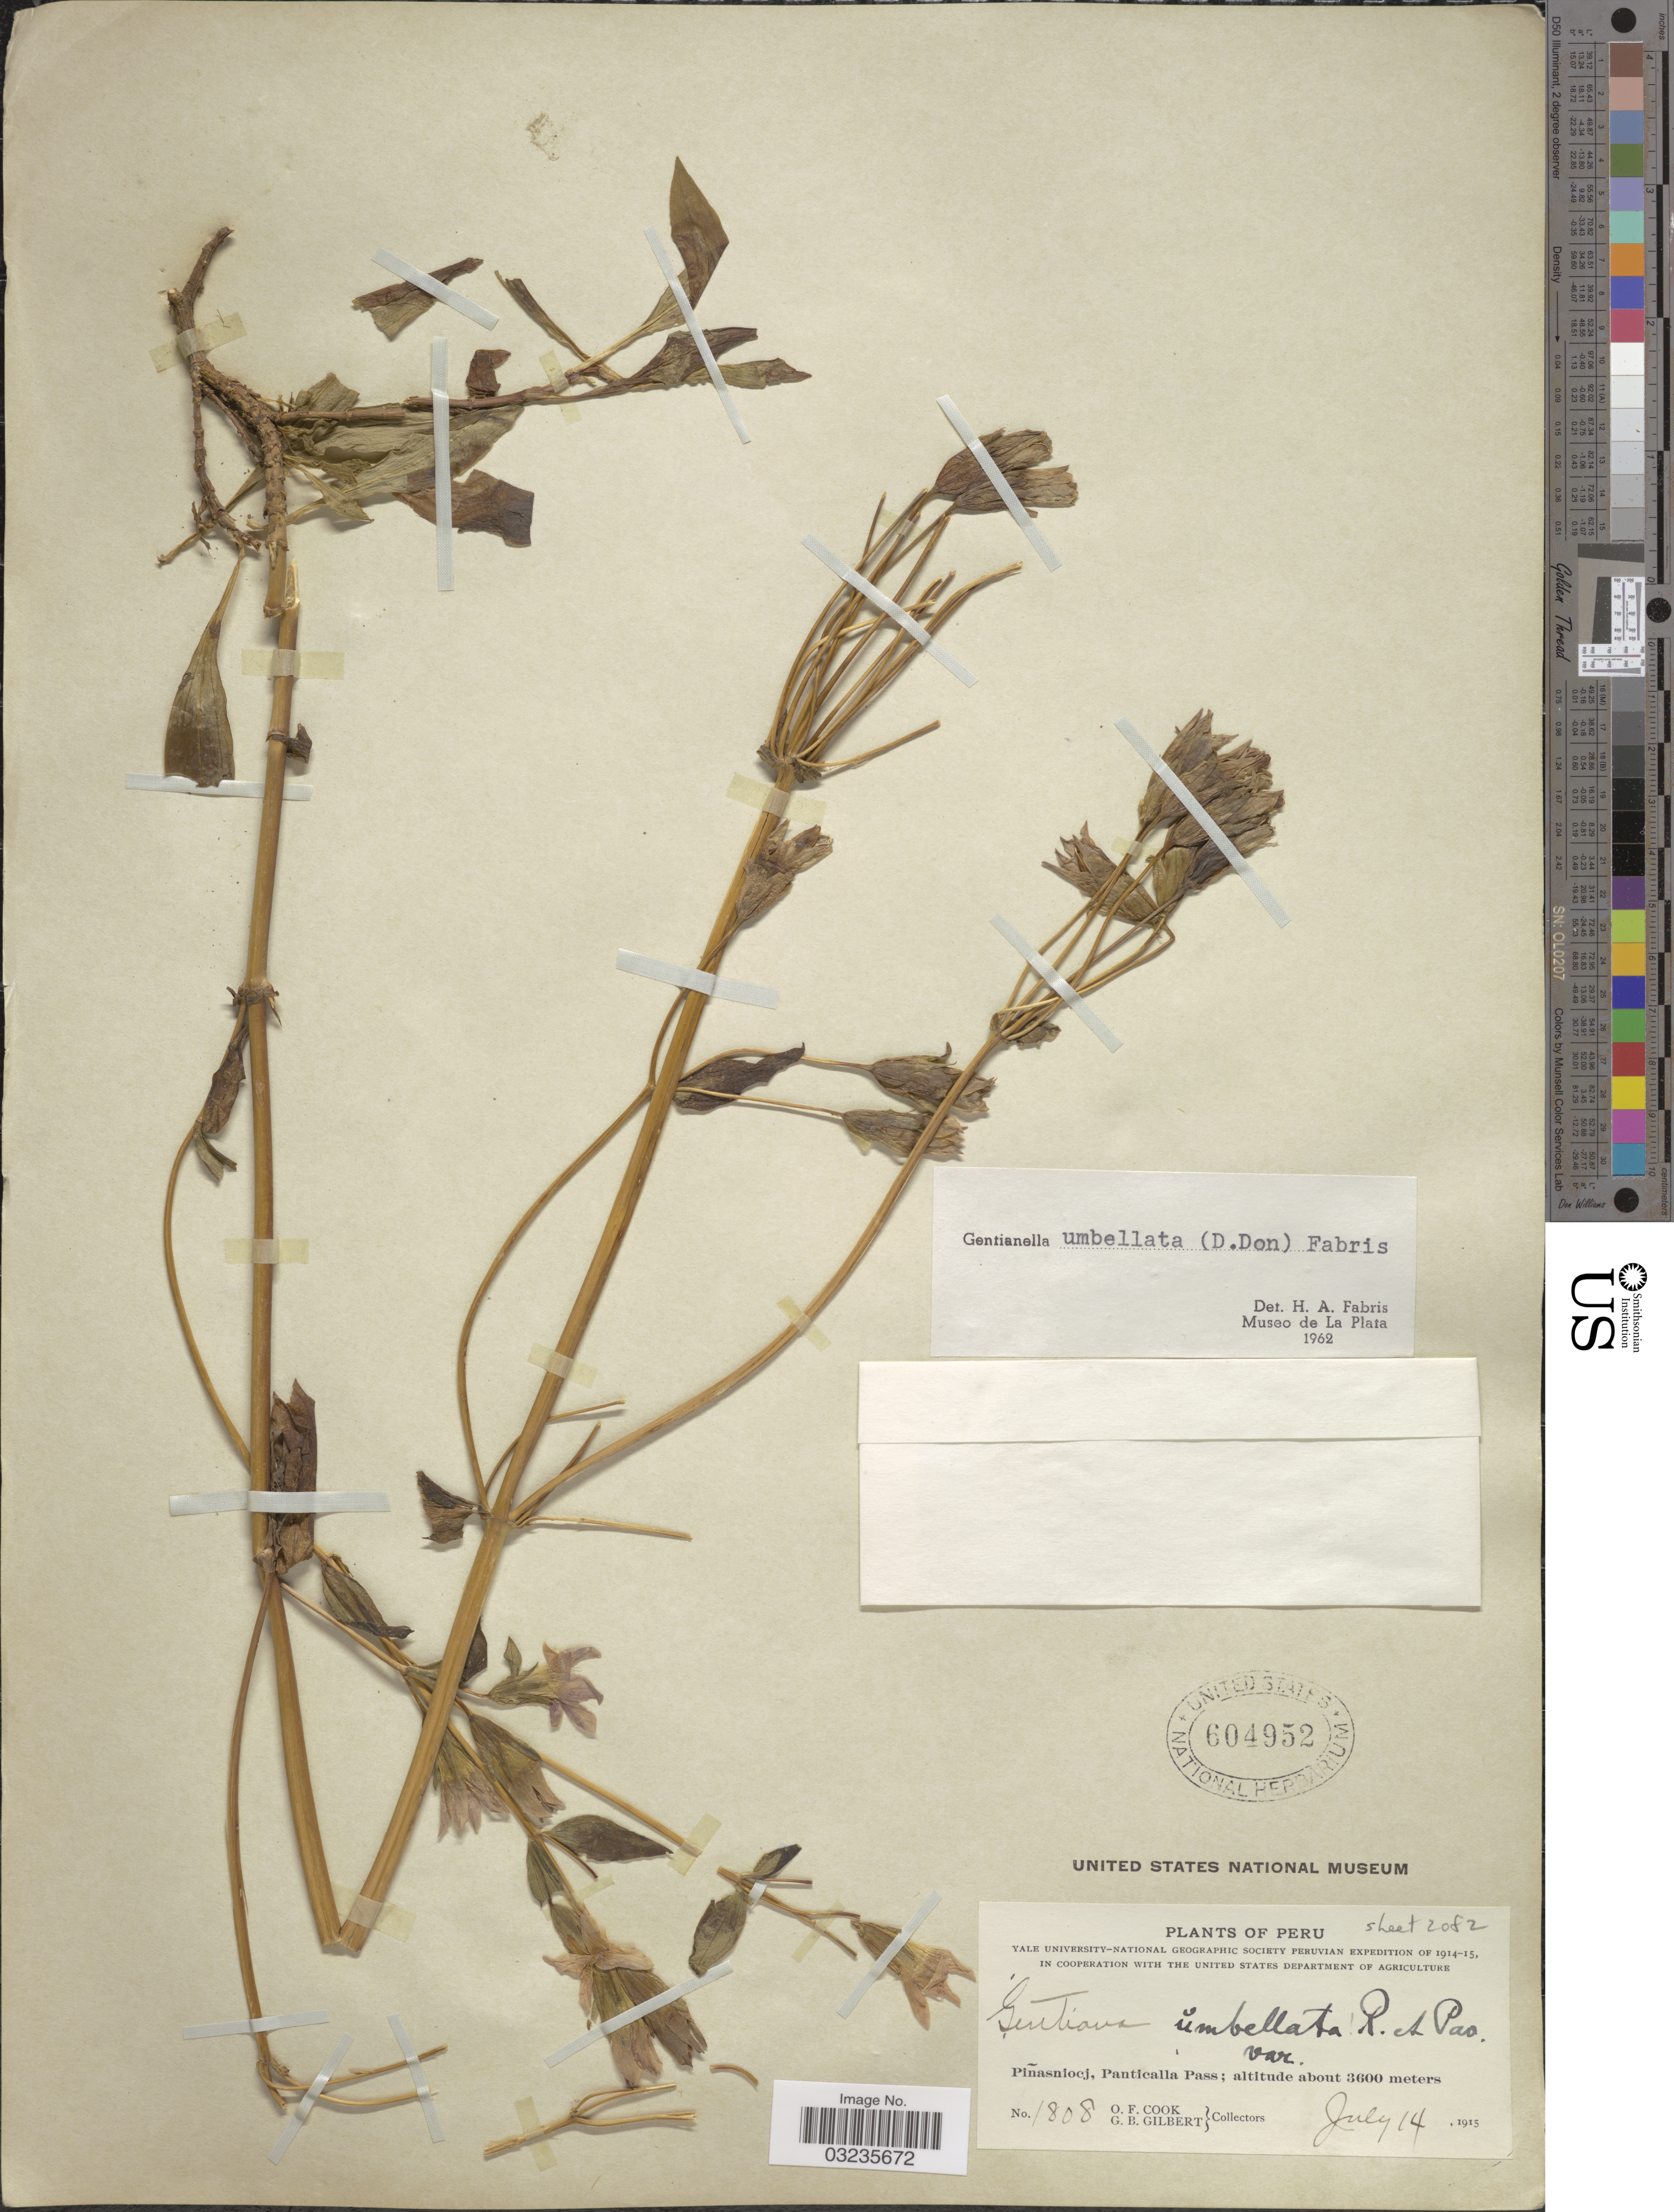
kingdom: Plantae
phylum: Tracheophyta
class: Magnoliopsida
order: Gentianales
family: Gentianaceae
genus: Gentianella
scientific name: Gentianella sp.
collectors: O. F. Cook & G. B. Gilbert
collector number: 1808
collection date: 1915-07-14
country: Peru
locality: Piñasniocj, Panticalla Pass.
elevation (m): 3600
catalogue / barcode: US 604952